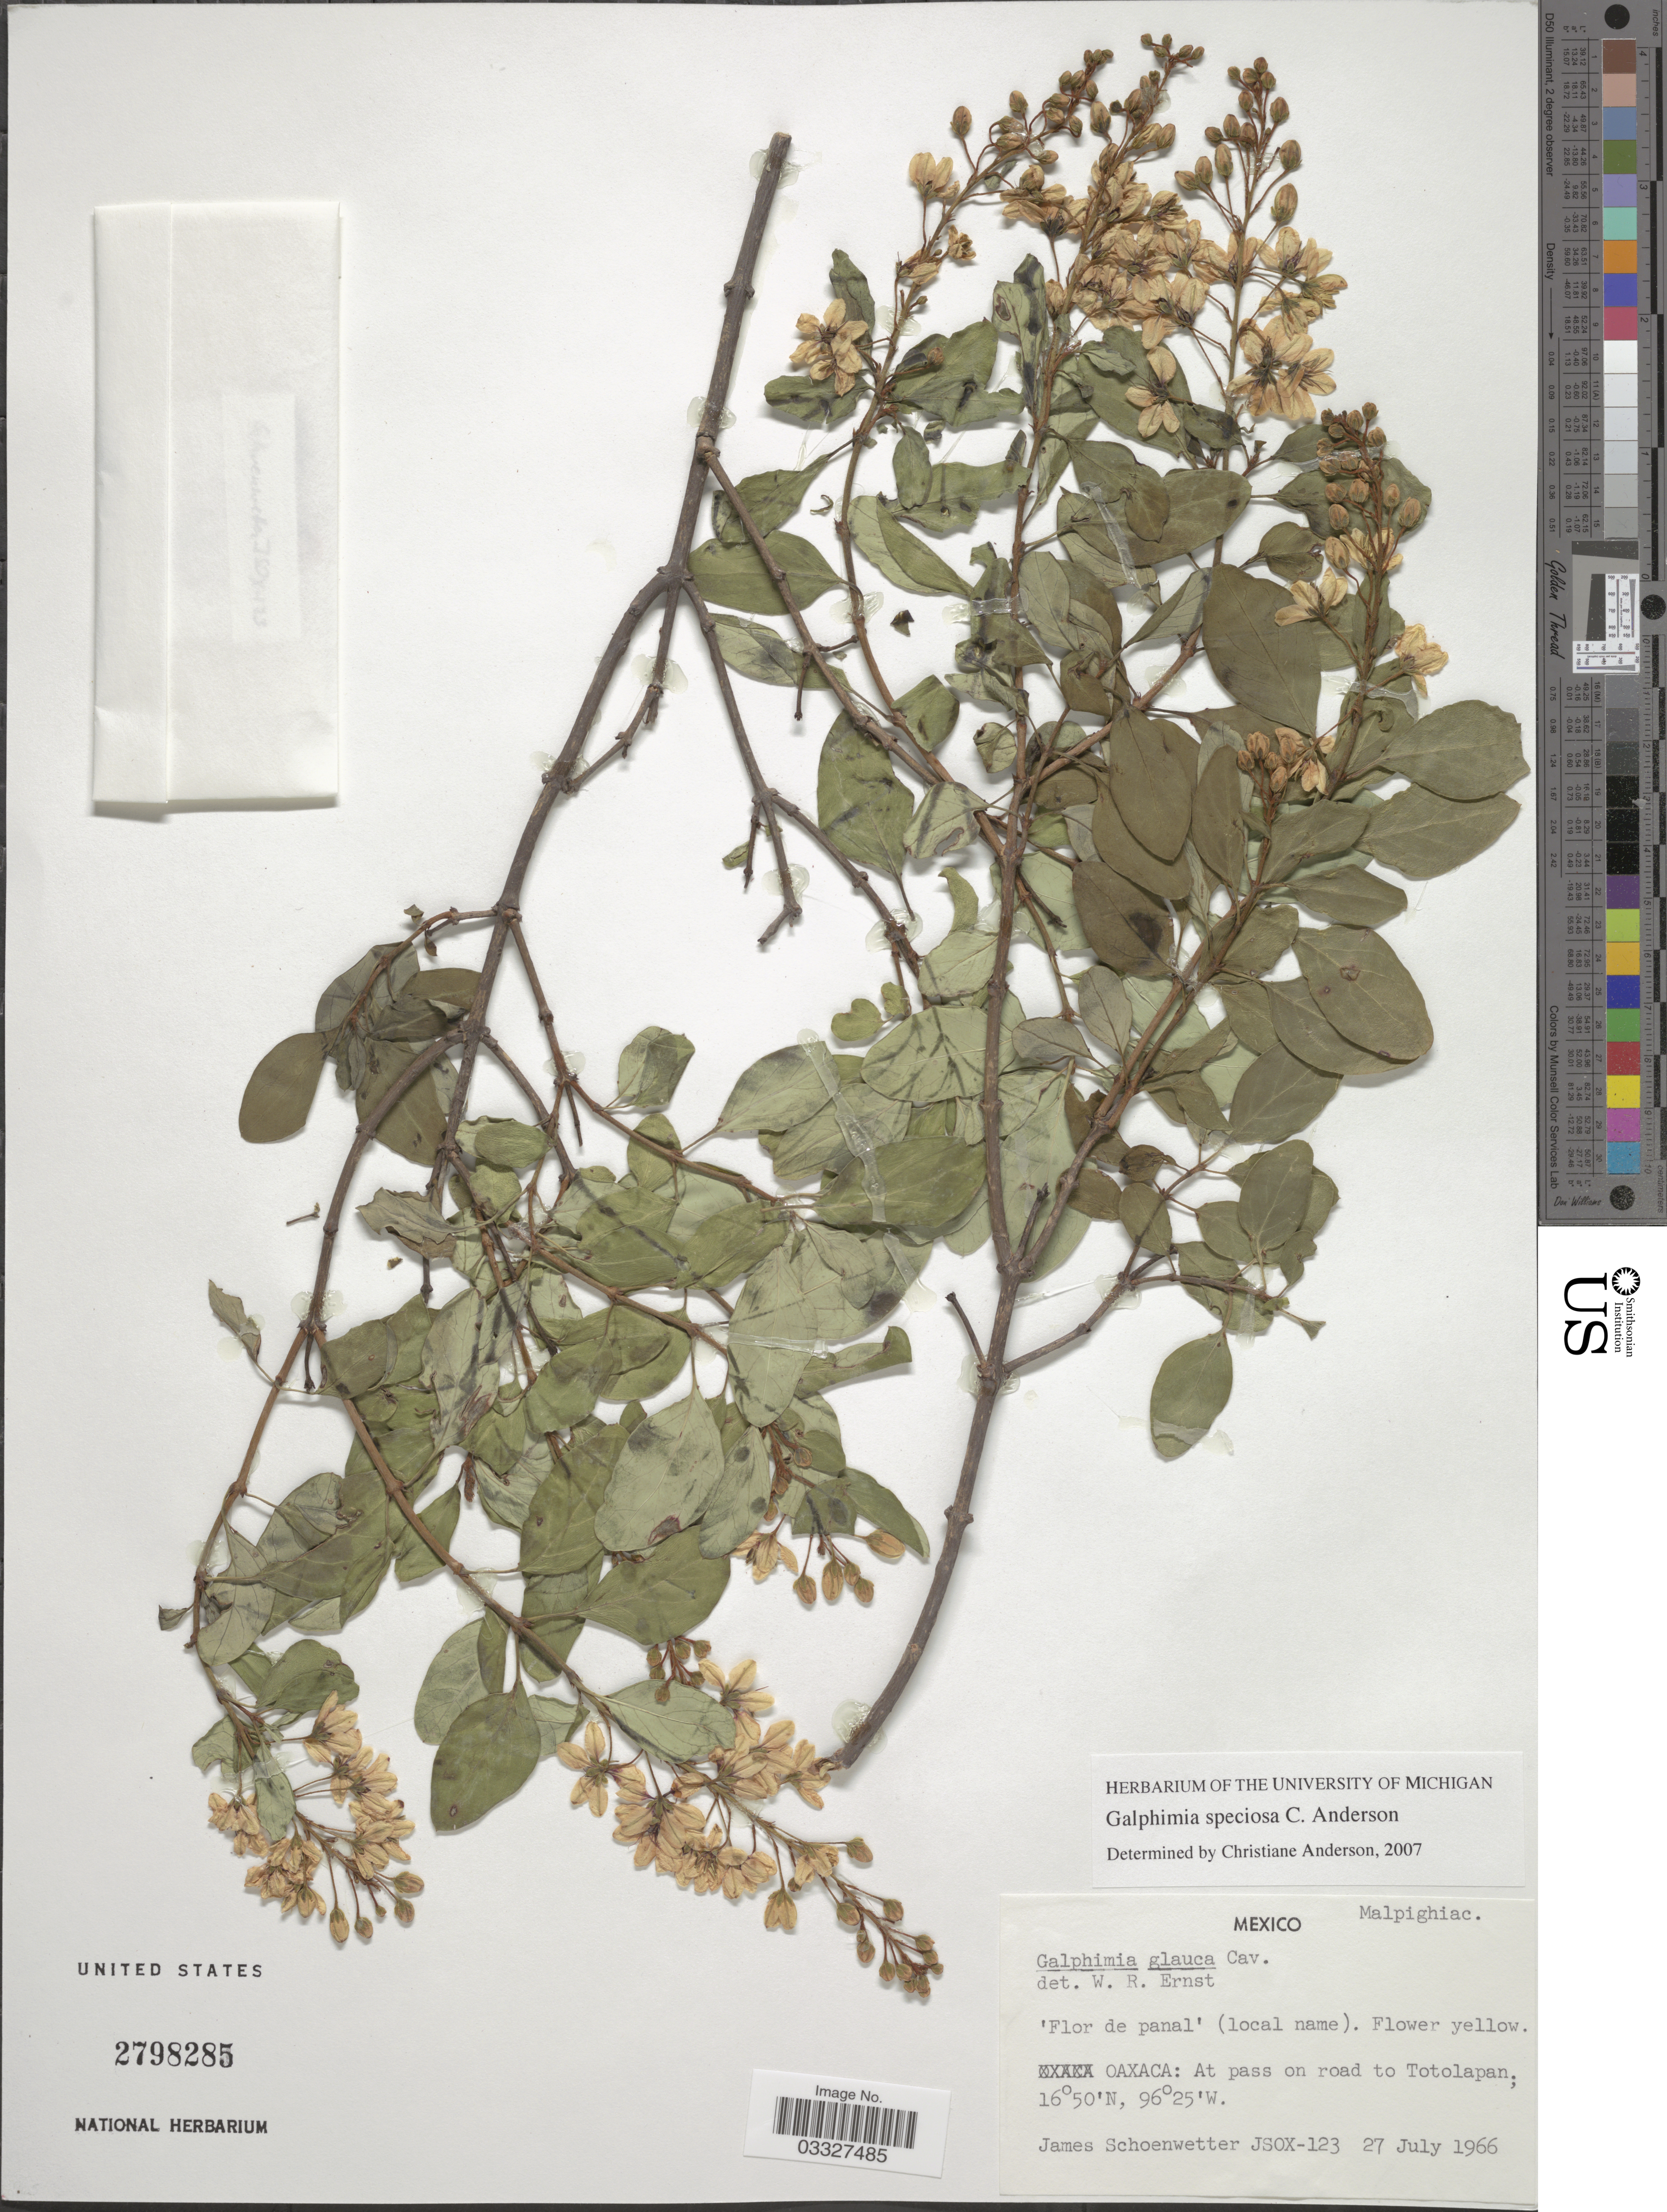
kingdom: Plantae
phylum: Tracheophyta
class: Magnoliopsida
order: Malpighiales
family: Malpighiaceae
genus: Galphimia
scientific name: Galphimia speciosa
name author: C.E. Anderson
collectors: J. Schoenwetter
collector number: JSOX-123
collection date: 1966-07-27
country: Mexico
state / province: Oaxaca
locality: At pass on road to Totolapan.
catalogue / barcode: US 2798285